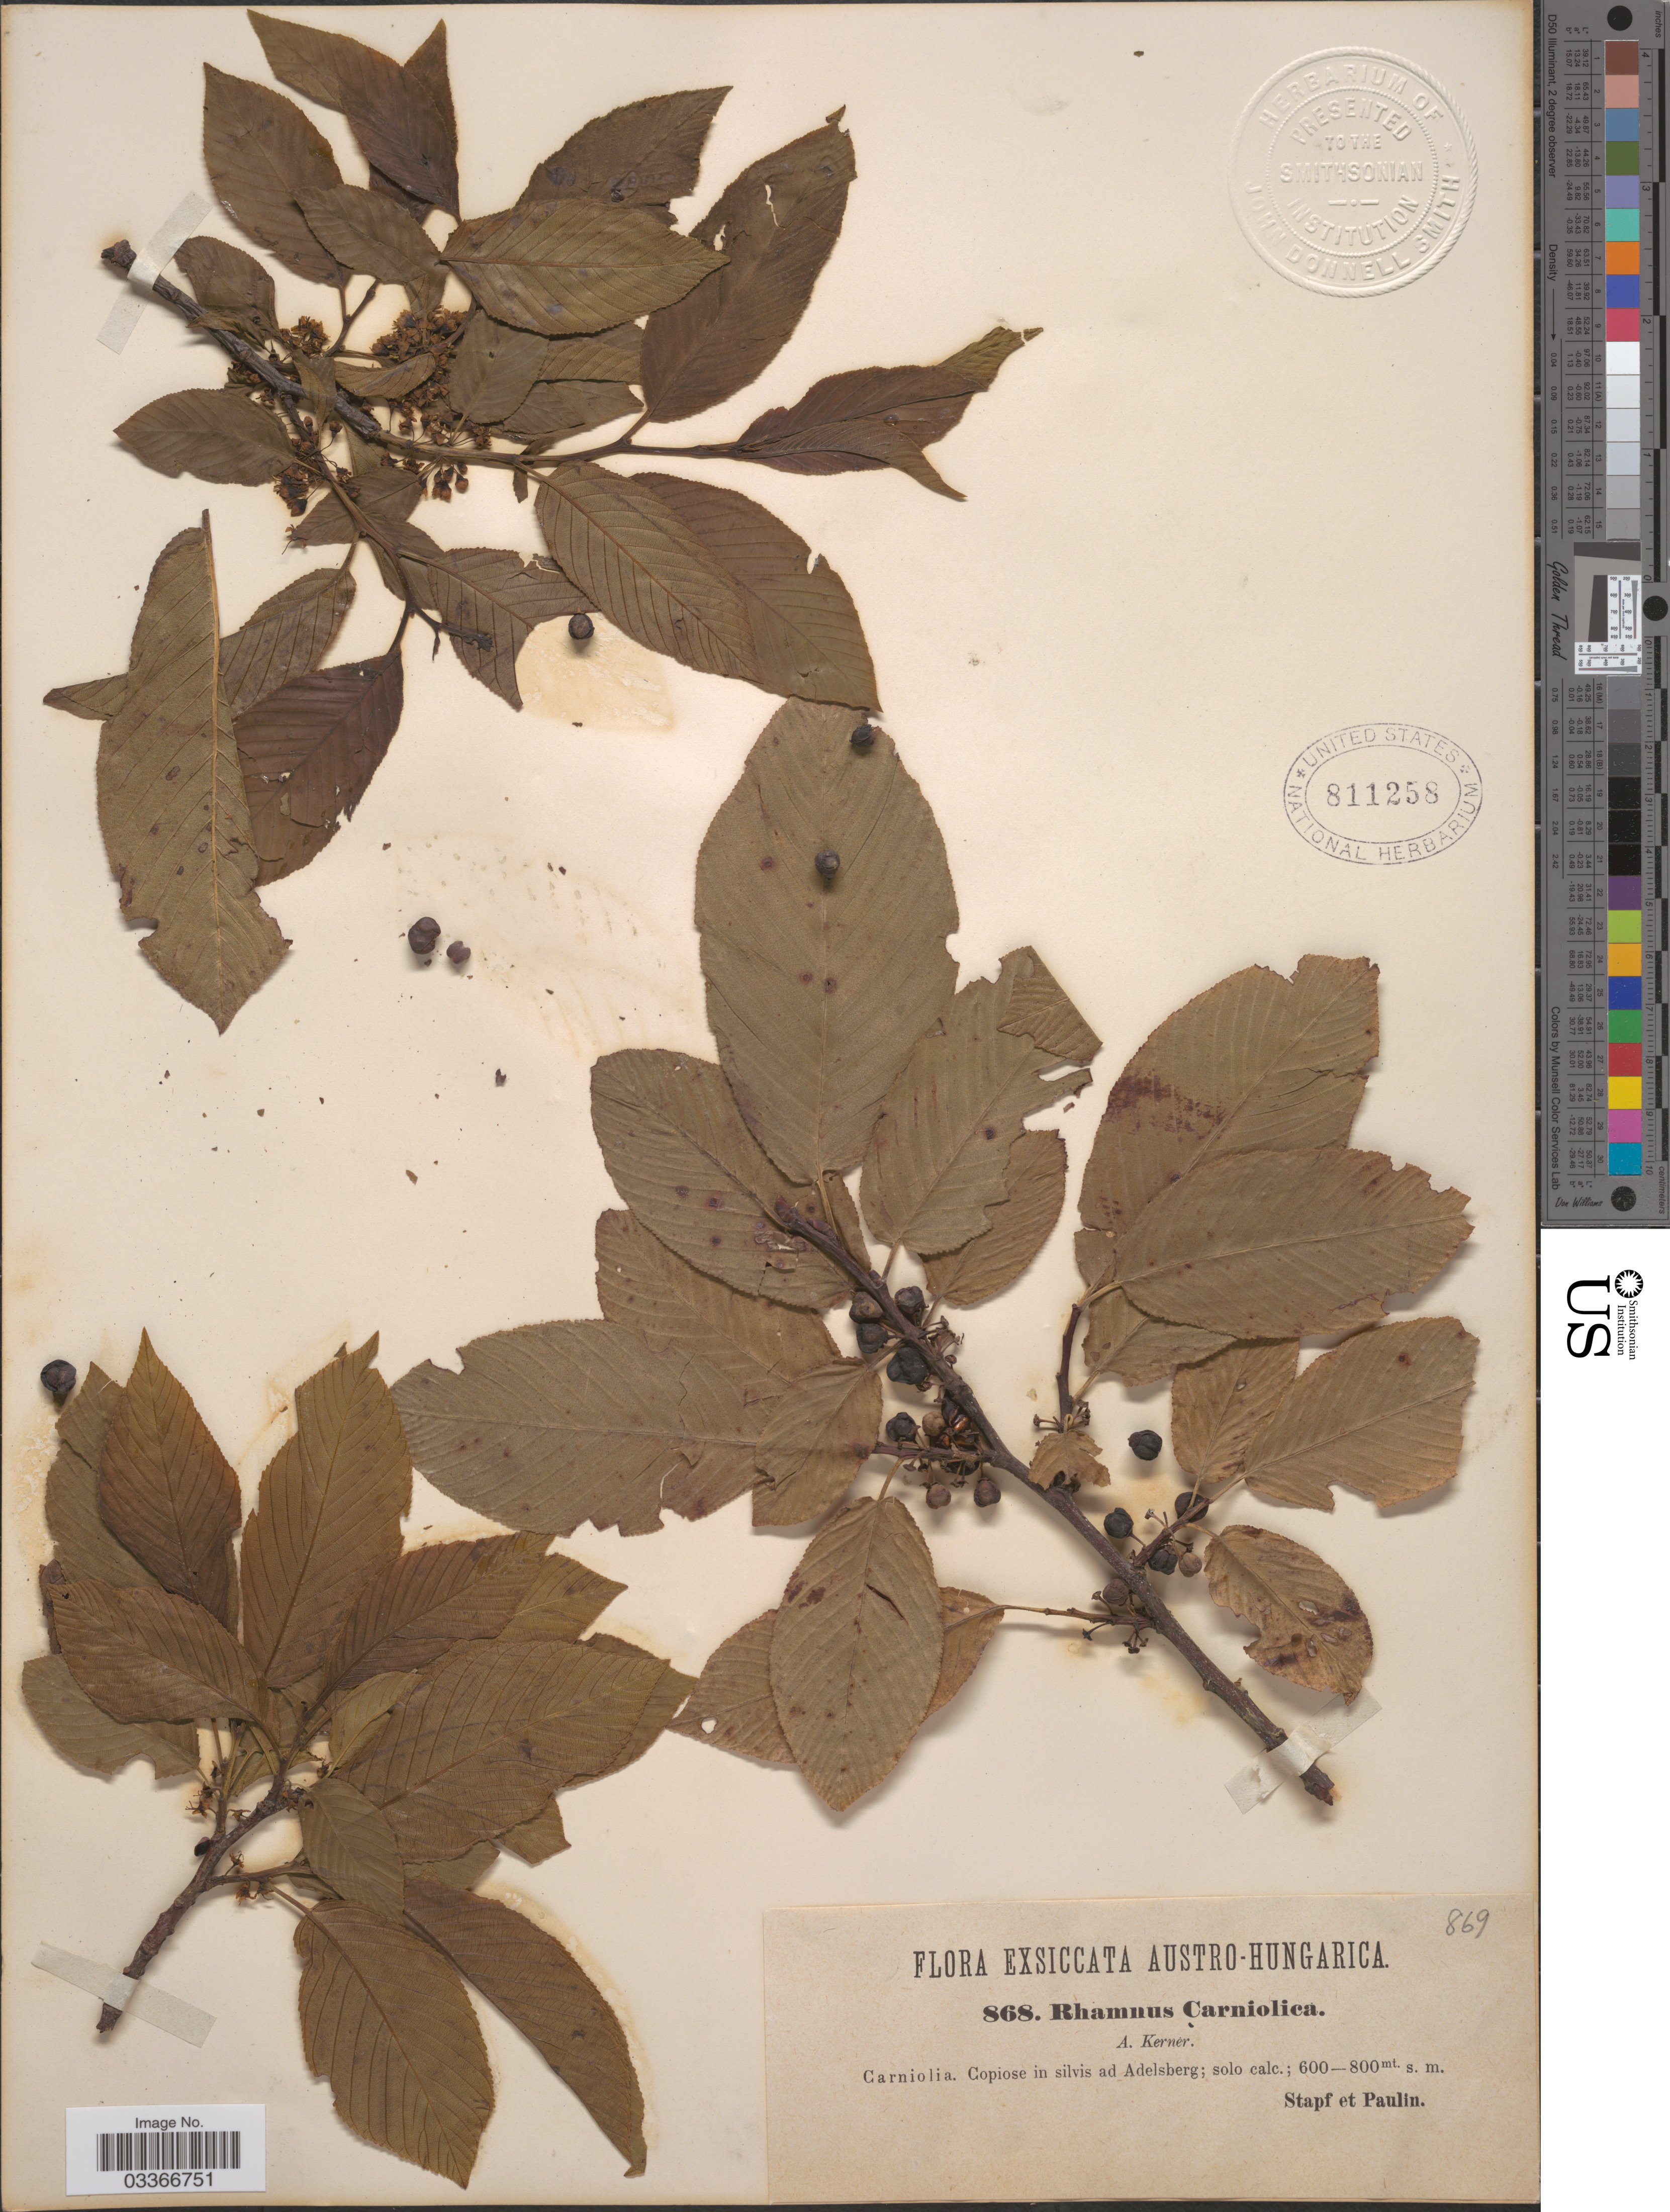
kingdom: Plantae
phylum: Tracheophyta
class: Magnoliopsida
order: Rosales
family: Rhamnaceae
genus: Rhamnus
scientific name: Rhamnus carniolica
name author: A. Kern.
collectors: Stapf & -. Paulin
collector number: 868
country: Slovenia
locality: Austro-Hungarica. Carniolia. Copiose in silvis ad Adelsberg.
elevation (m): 600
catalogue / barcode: US 811258